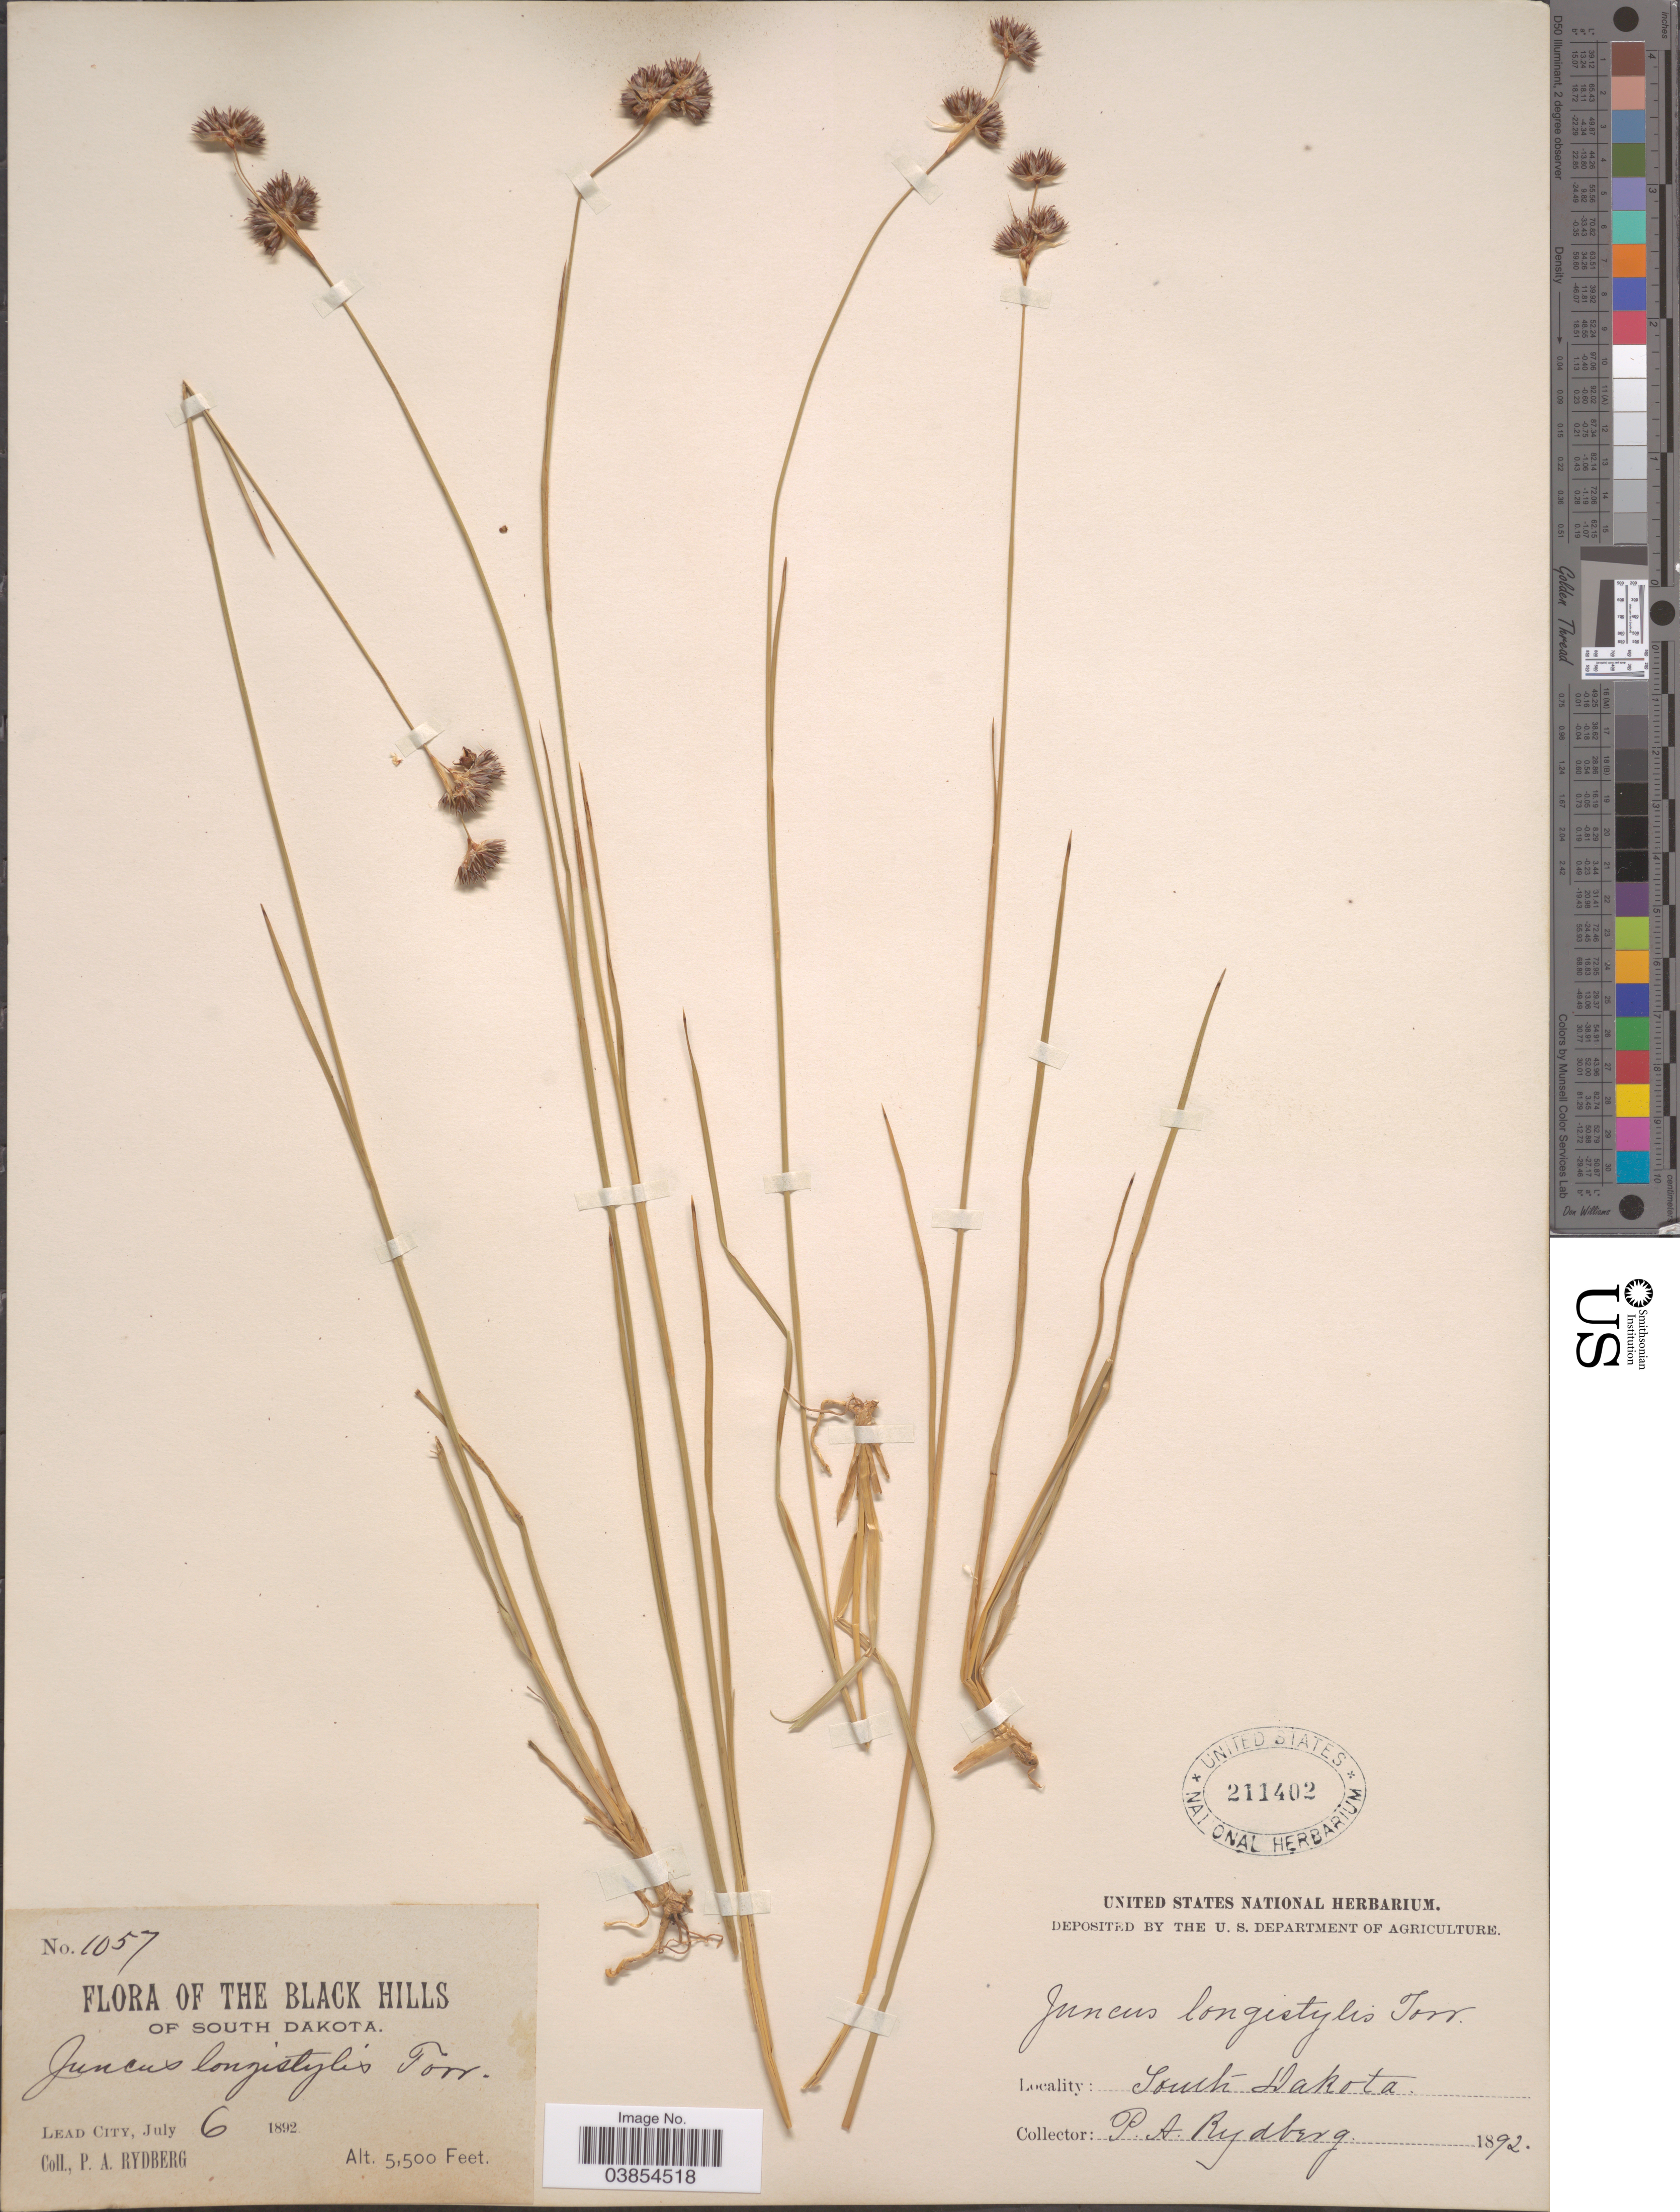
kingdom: Plantae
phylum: Tracheophyta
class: Liliopsida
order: Poales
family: Juncaceae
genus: Juncus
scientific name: Juncus longistylis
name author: Torr.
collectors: P. A. Rydberg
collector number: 1057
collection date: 1892-07-06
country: United States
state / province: South Dakota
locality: Black Hills of South Dakota. Lead City.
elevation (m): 1676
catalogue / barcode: US 211402